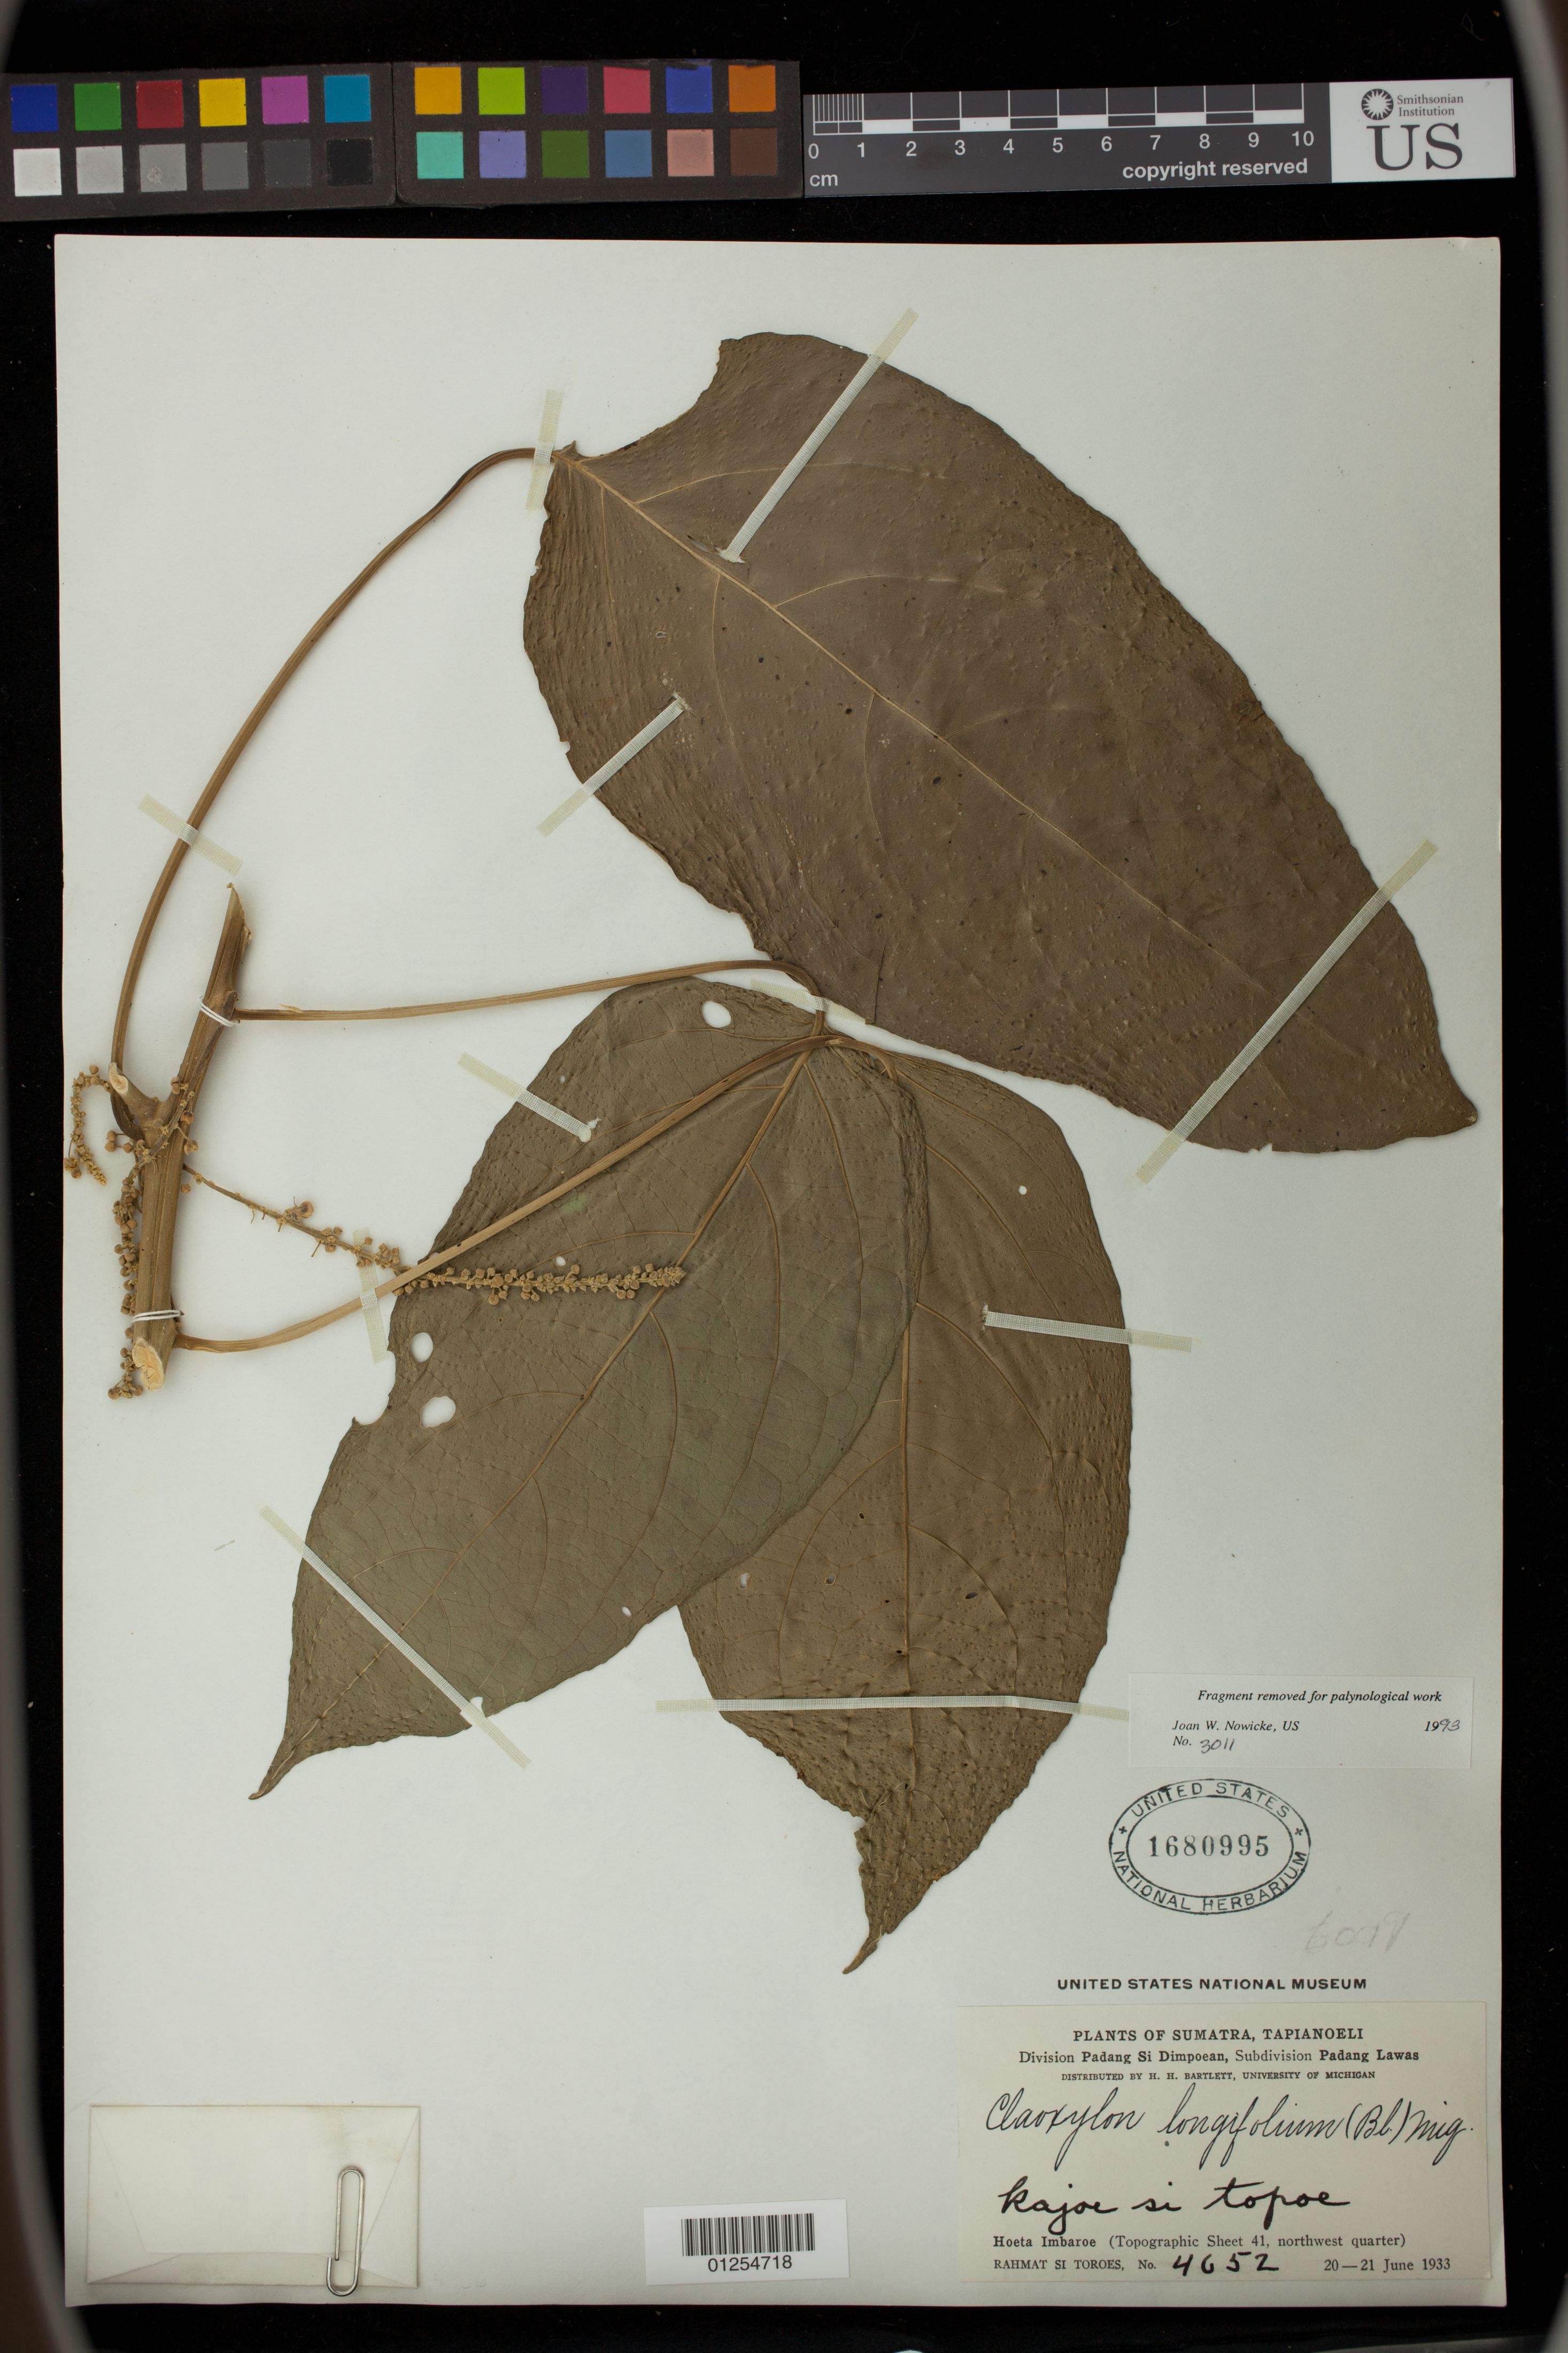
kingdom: Plantae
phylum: Tracheophyta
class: Magnoliopsida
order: Malpighiales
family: Euphorbiaceae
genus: Claoxylon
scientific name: Claoxylon longifolium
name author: (Blume) Endl. & Hassk.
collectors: Rahmat Si Boeea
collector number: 4652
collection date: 1933-06-20/1933-06-21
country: Indonesia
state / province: Sumatra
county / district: Sumatera Utara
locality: Sumatra, Tapainoeli [Tapanuli]. Division Padang Si Dimpoean. Subdivision Padang Lawas. Hoetas Imbaroe (Topographic Sheet 41, northwest quarter)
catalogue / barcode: US 1680995